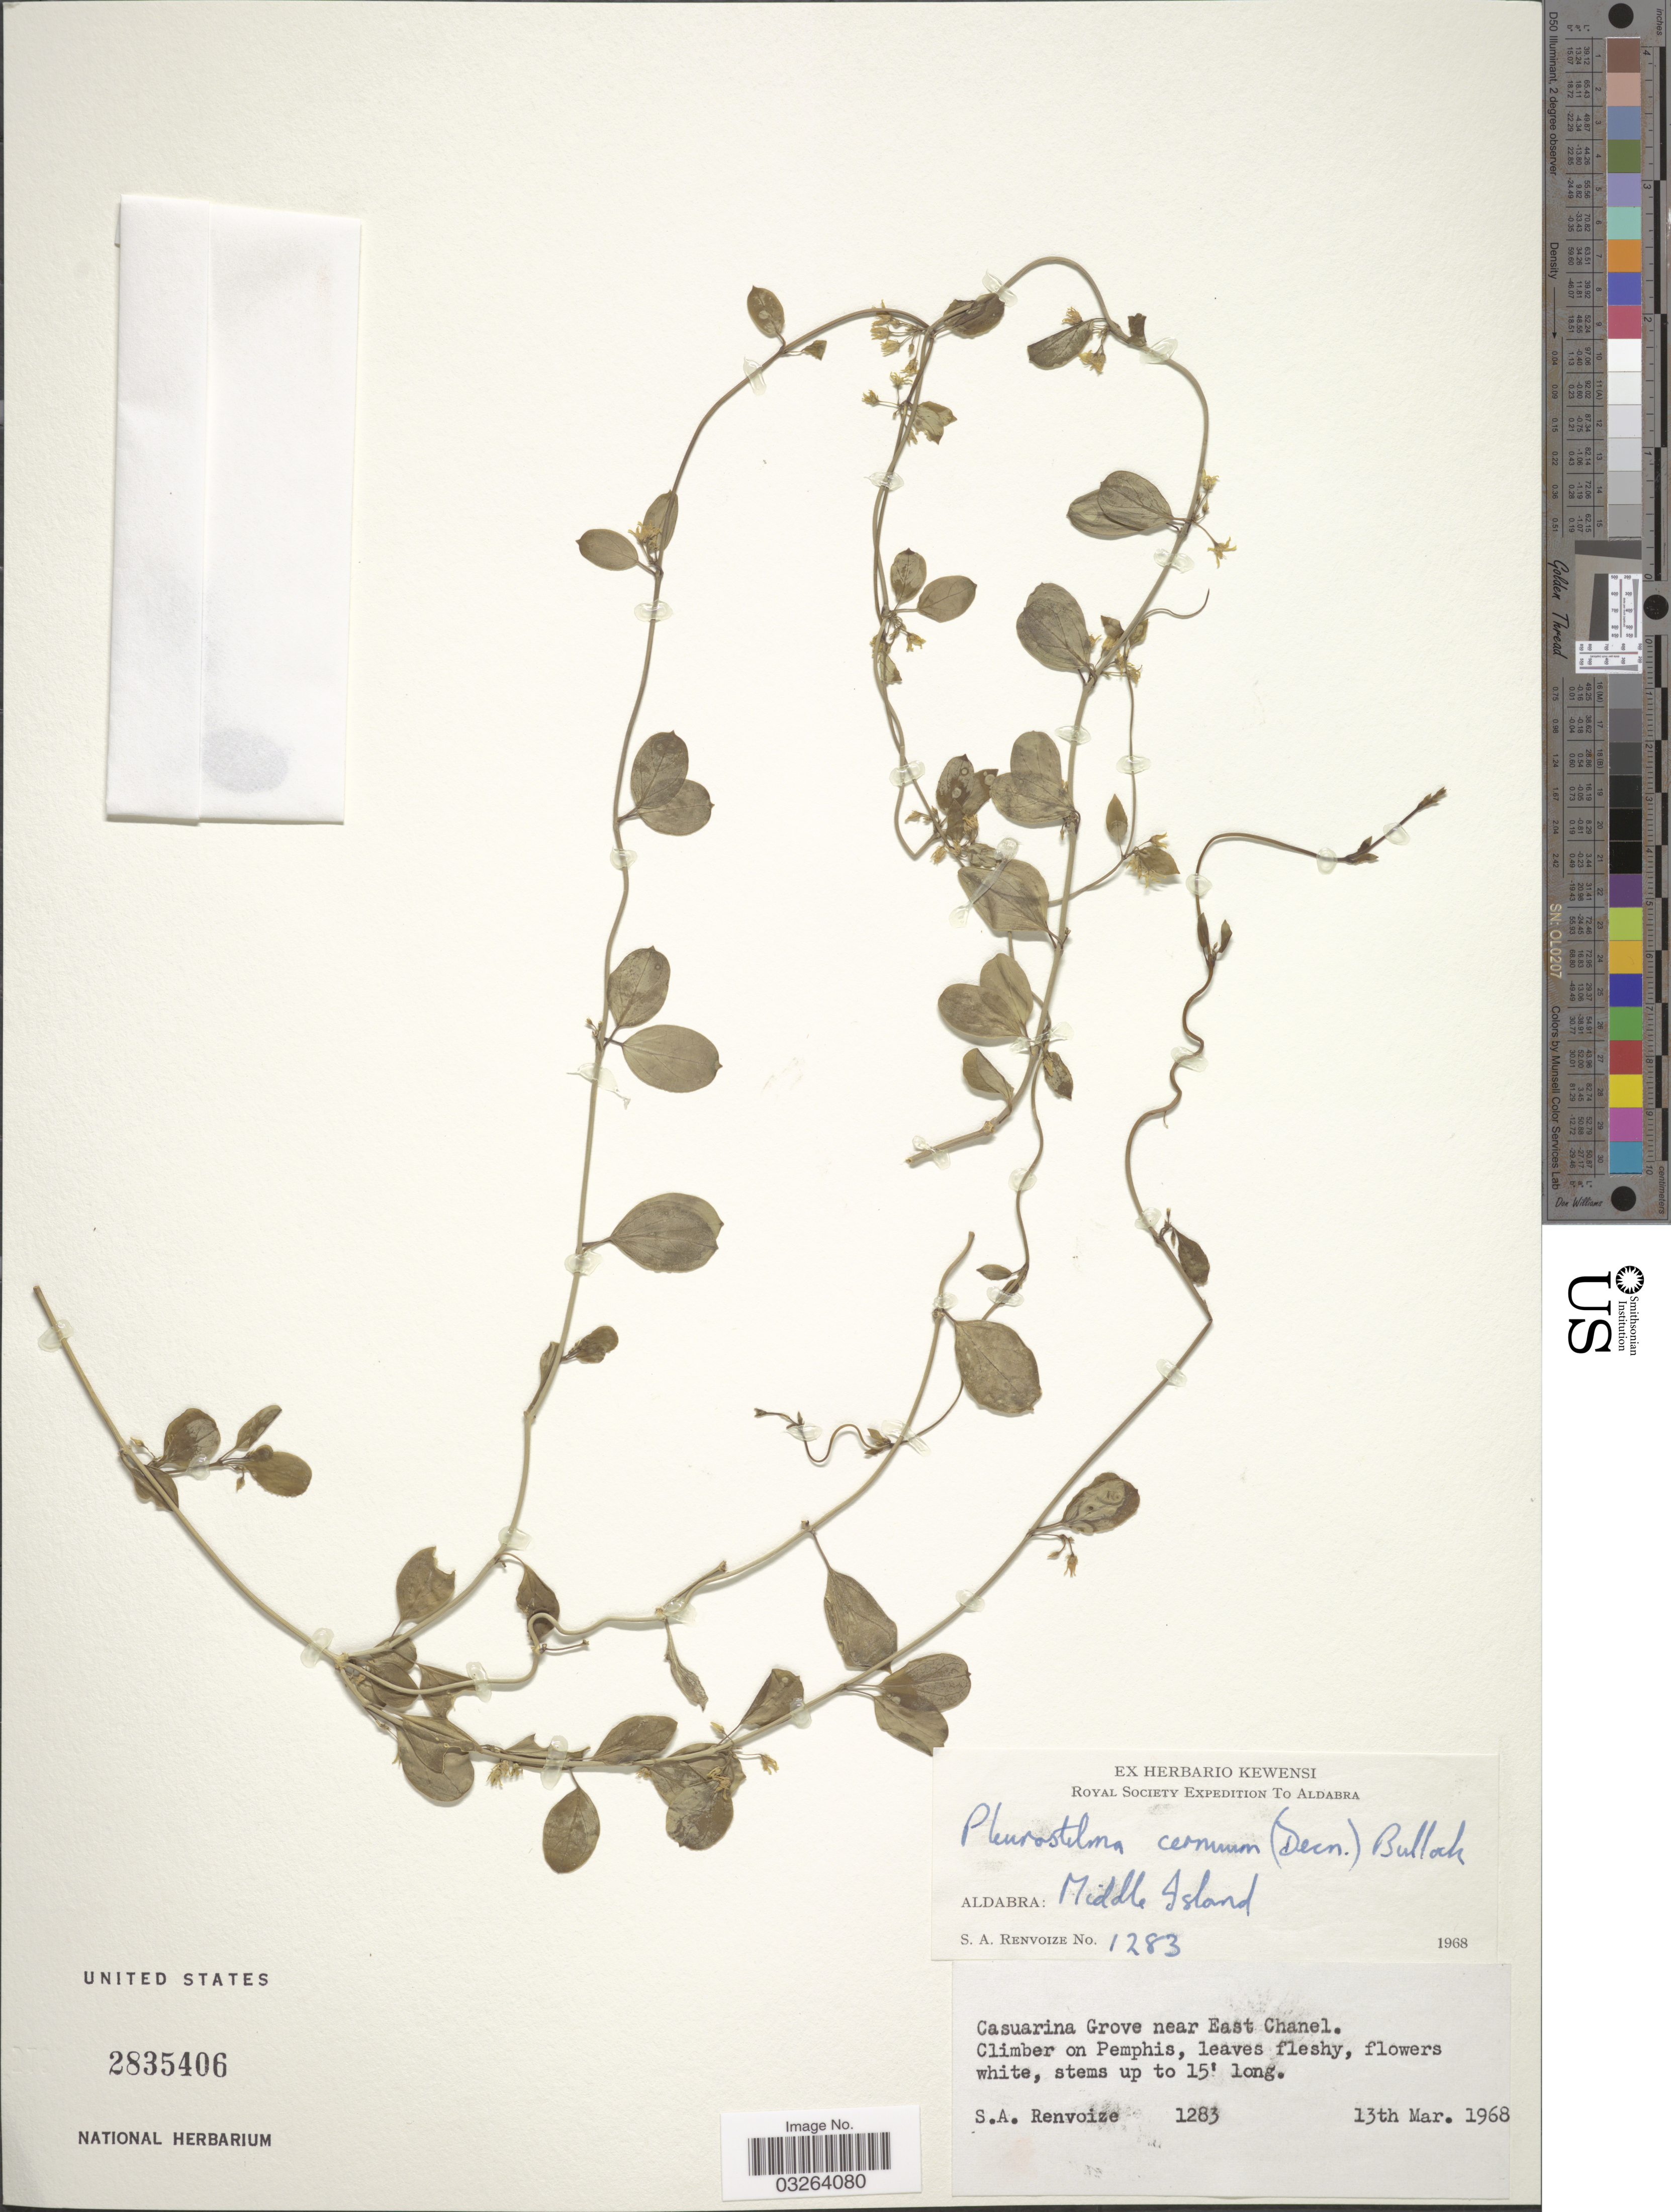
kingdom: Plantae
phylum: Tracheophyta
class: Magnoliopsida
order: Gentianales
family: Apocynaceae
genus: Pleurostelma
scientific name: Pleurostelma cernuum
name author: (Decne.) Bullock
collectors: S. A. Renvoize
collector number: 1283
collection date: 1968-03-13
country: Seychelles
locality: Aldabra: Middle Island. Casuarina Grove near East Chanel.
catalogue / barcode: US 2835406